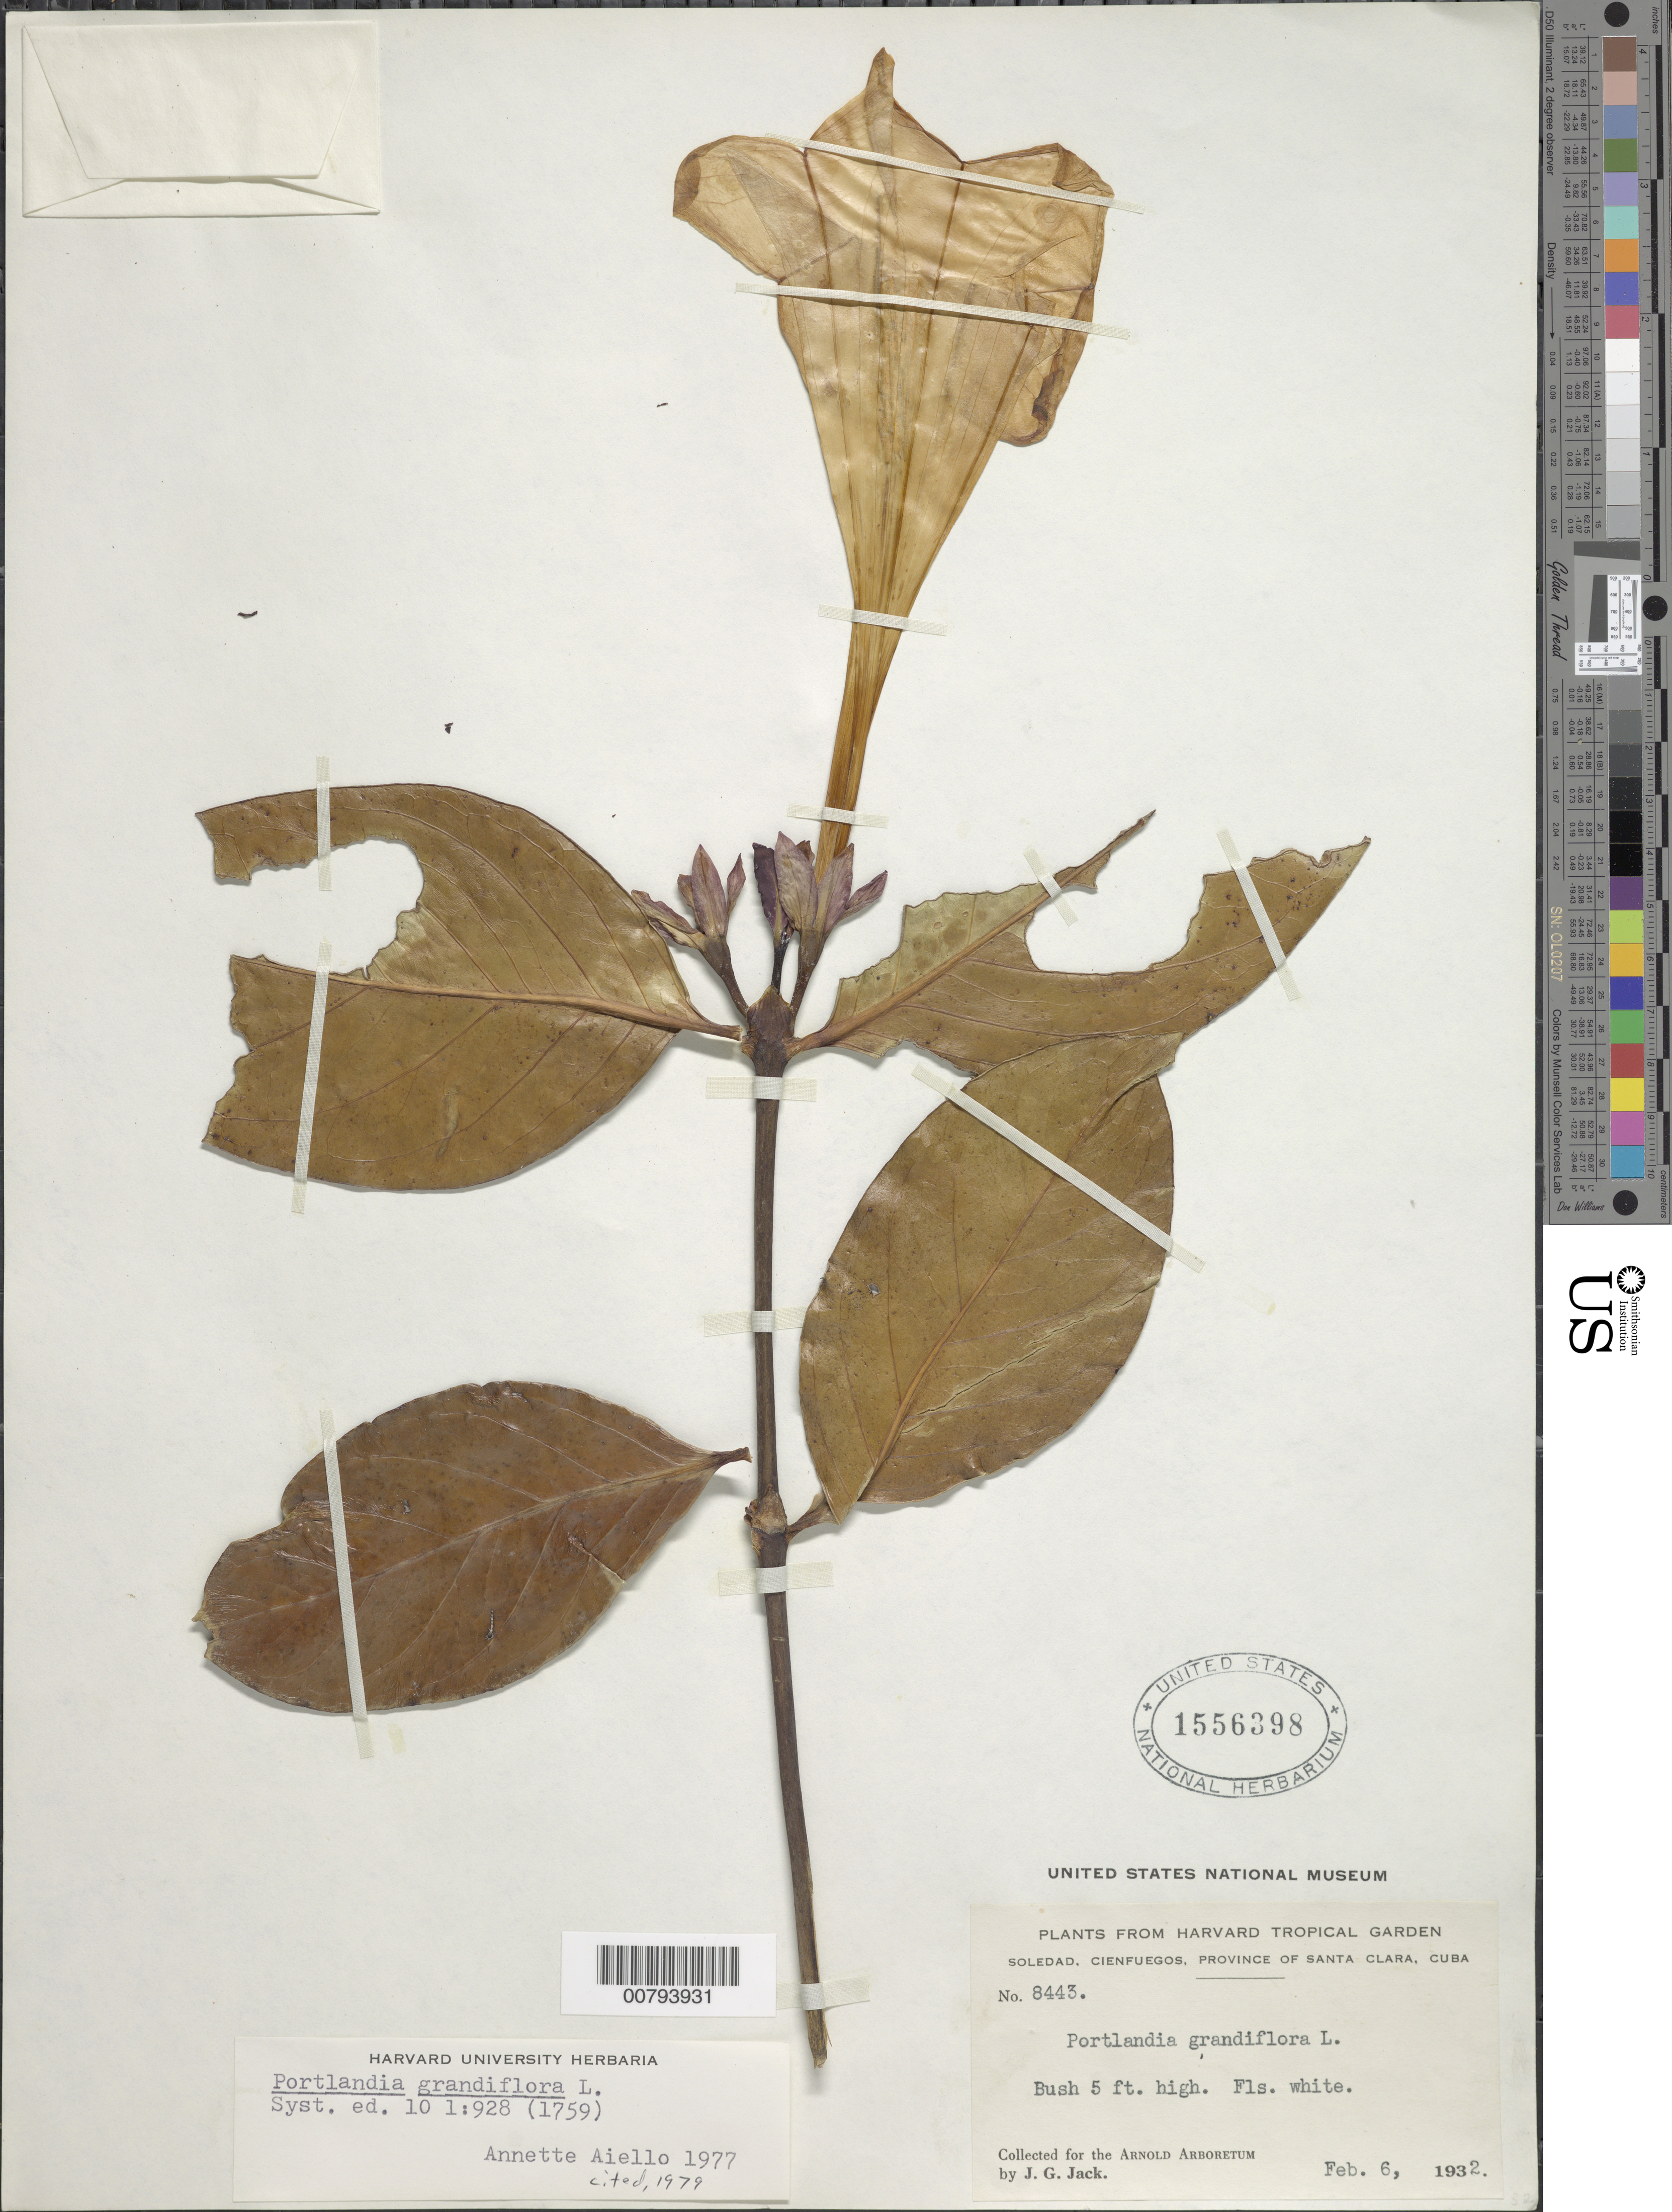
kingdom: Plantae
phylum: Tracheophyta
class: Magnoliopsida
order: Gentianales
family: Rubiaceae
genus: Portlandia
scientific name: Portlandia grandiflora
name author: L.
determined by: Aiello, A.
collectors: J. G. Jack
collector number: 8443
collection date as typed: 06 Feb 1932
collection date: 1932-02-06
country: Cuba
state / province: Santa Clara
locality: Soledad, Cienfuegos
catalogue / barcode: US 1556398